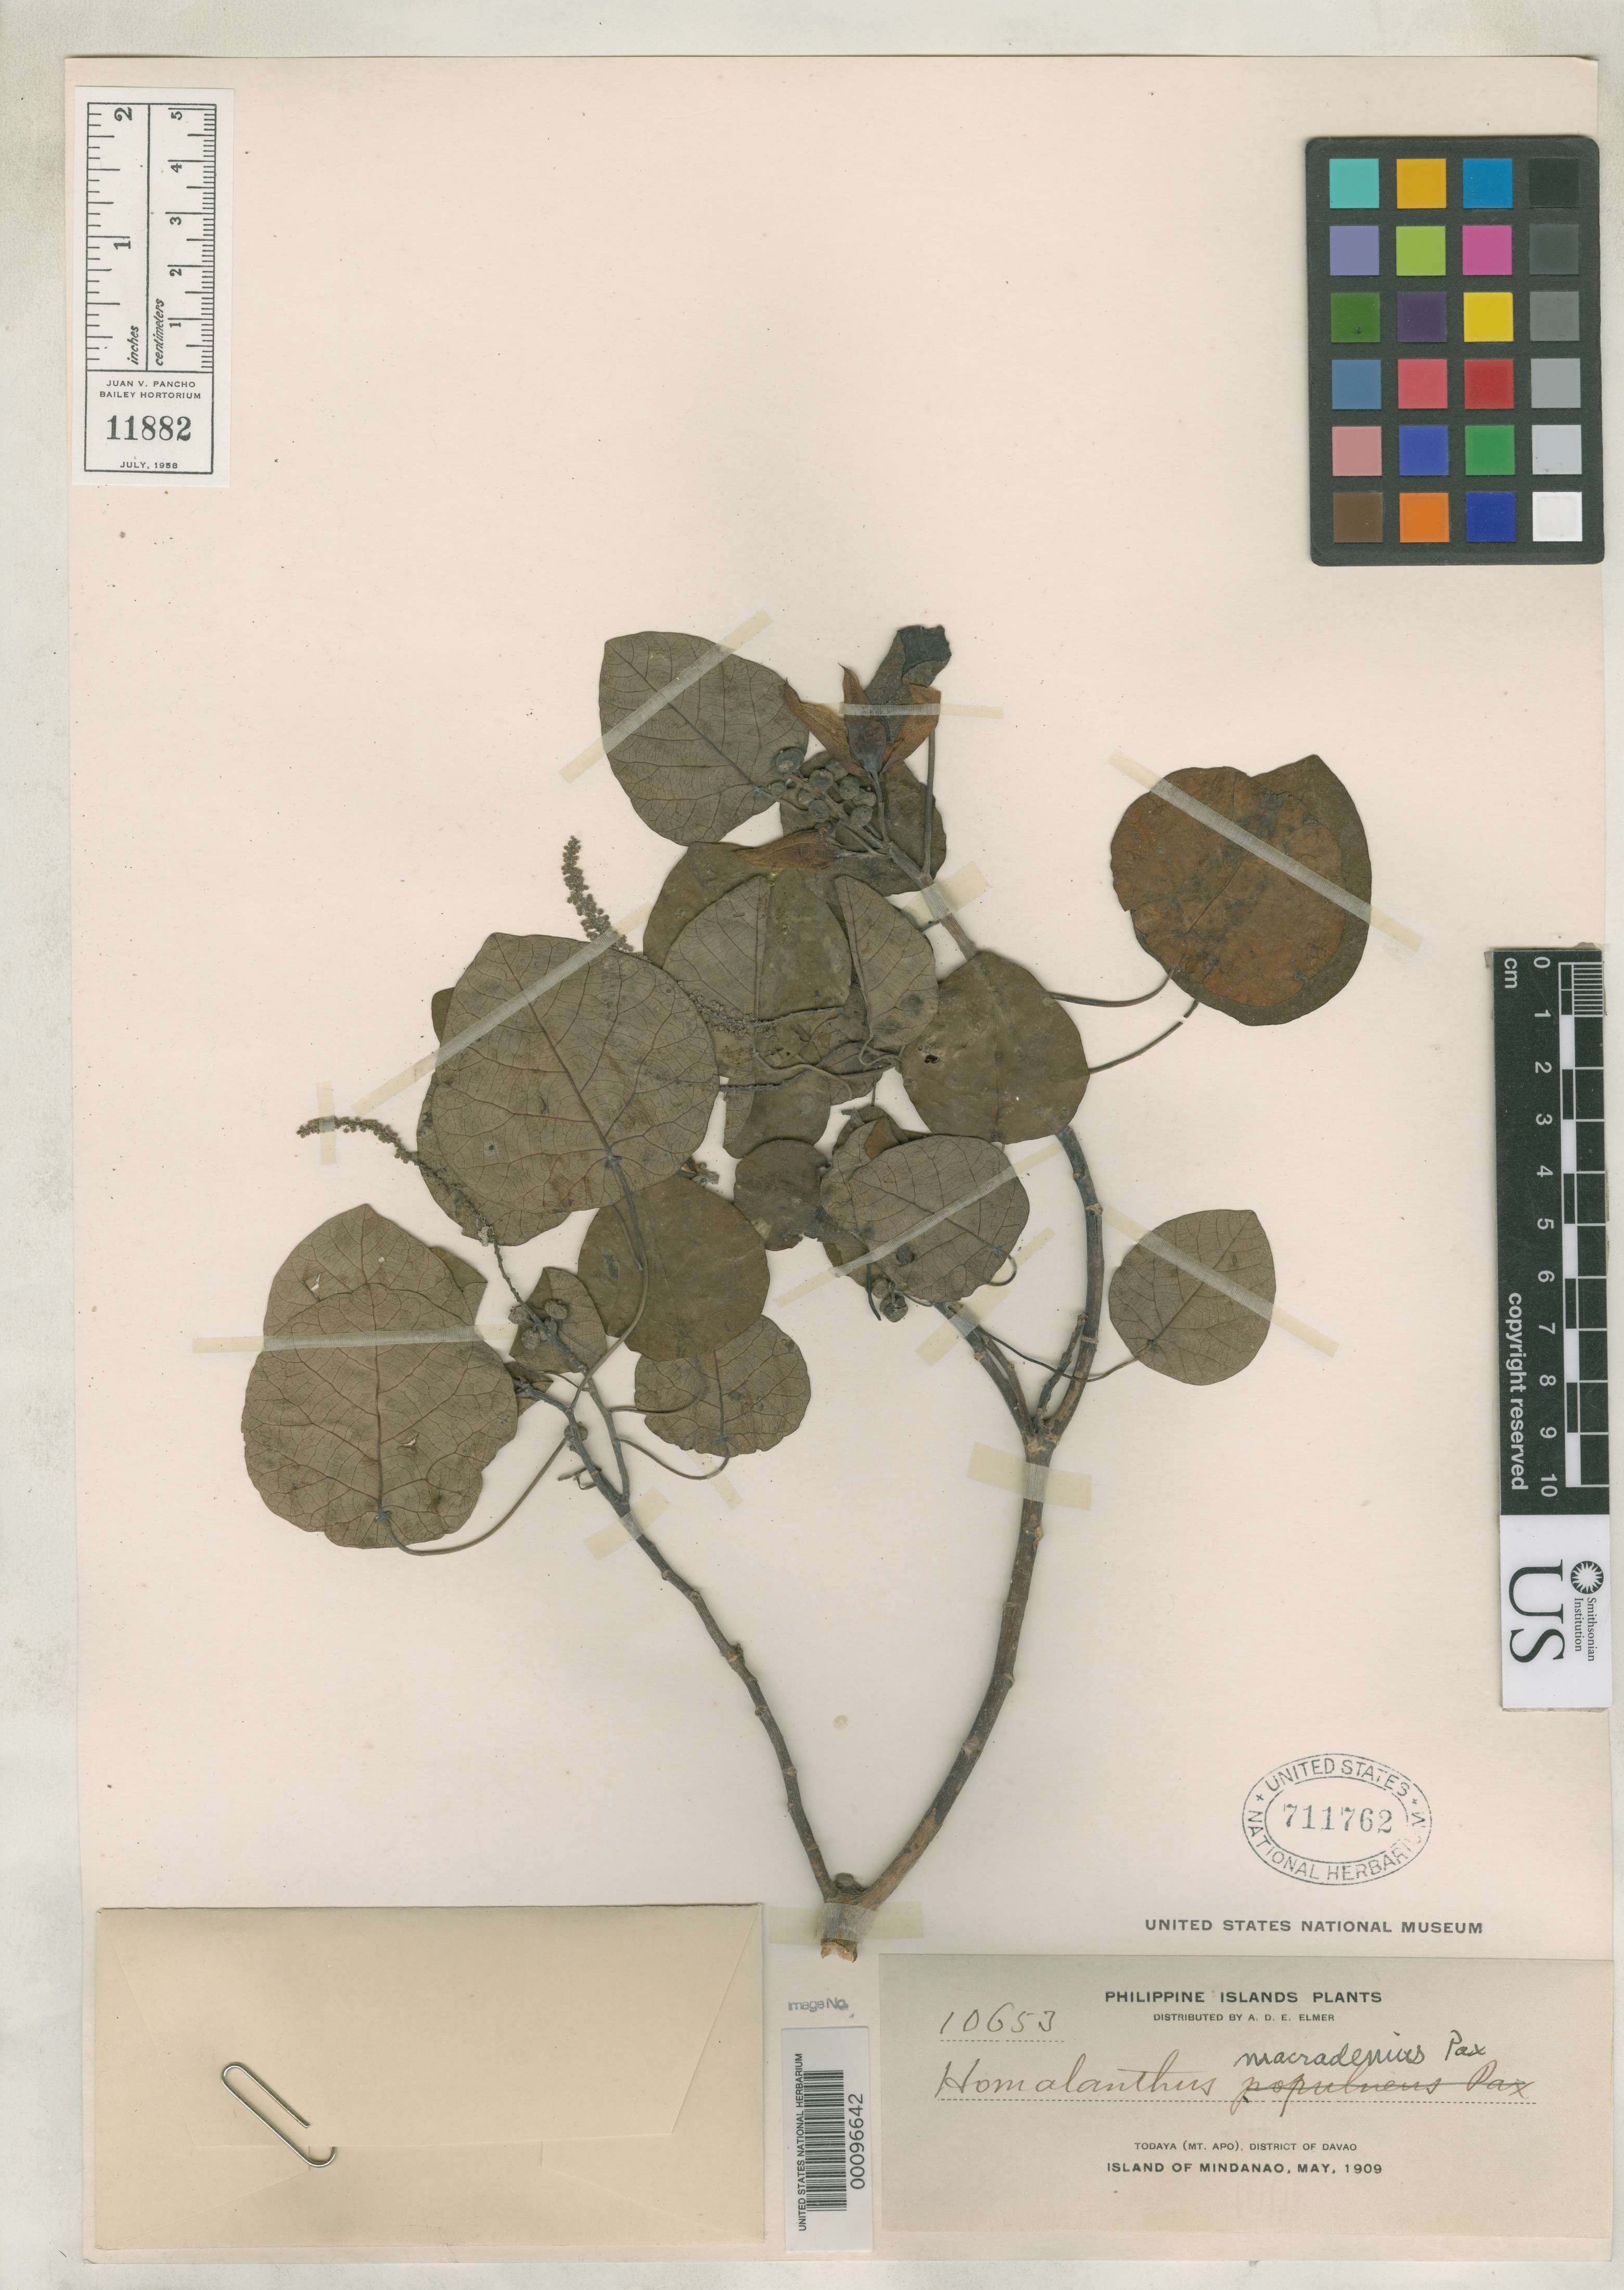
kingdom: Plantae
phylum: Tracheophyta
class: Magnoliopsida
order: Malpighiales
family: Euphorbiaceae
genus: Homalanthus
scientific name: Homalanthus macradenius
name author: Pax & K. Hoffm. in Engl.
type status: Isotype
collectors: A. D. E. Elmer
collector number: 10653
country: Philippines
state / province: Davao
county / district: Davao del Sur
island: Mindanao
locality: Todaya, Mt. Apo.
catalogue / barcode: US 711762